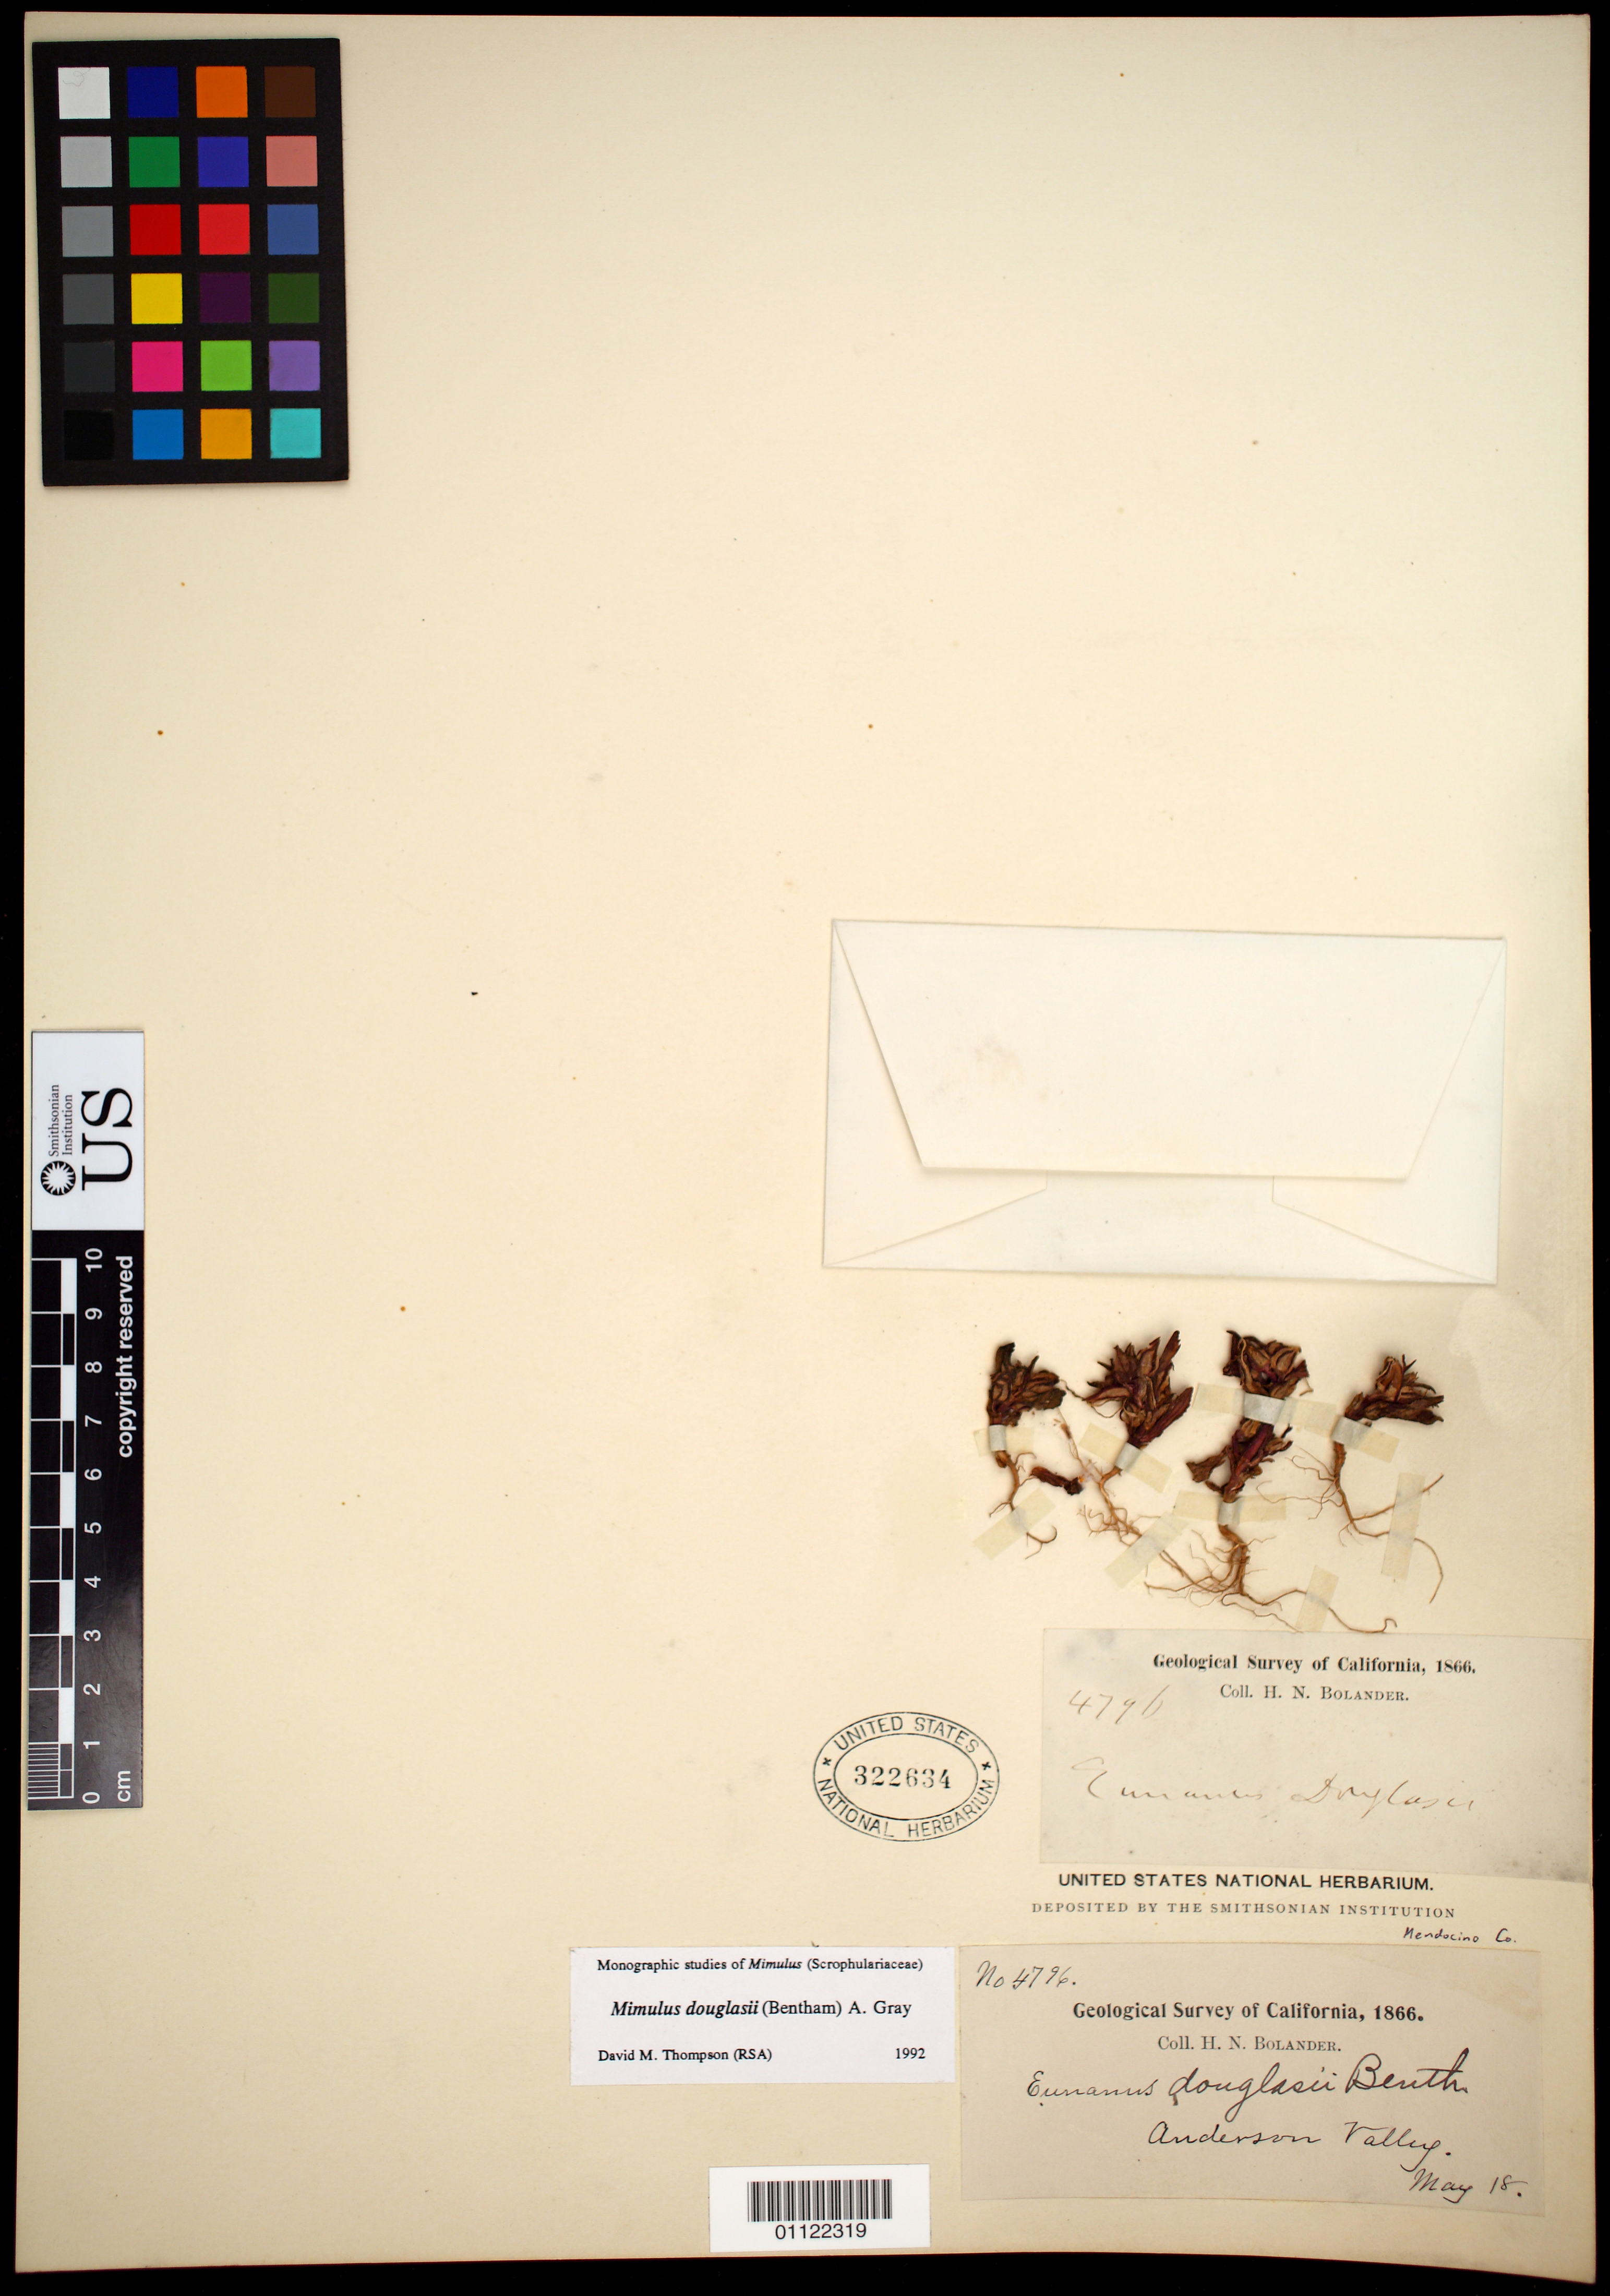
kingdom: Plantae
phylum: Tracheophyta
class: Magnoliopsida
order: Lamiales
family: Phrymaceae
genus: Mimulus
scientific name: Mimulus douglasii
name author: (Benth.) A. Gray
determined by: Thompson, D. M.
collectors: H. Bolander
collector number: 4796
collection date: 1866-05-18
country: United States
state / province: California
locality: Anderson Valley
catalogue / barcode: US 322634